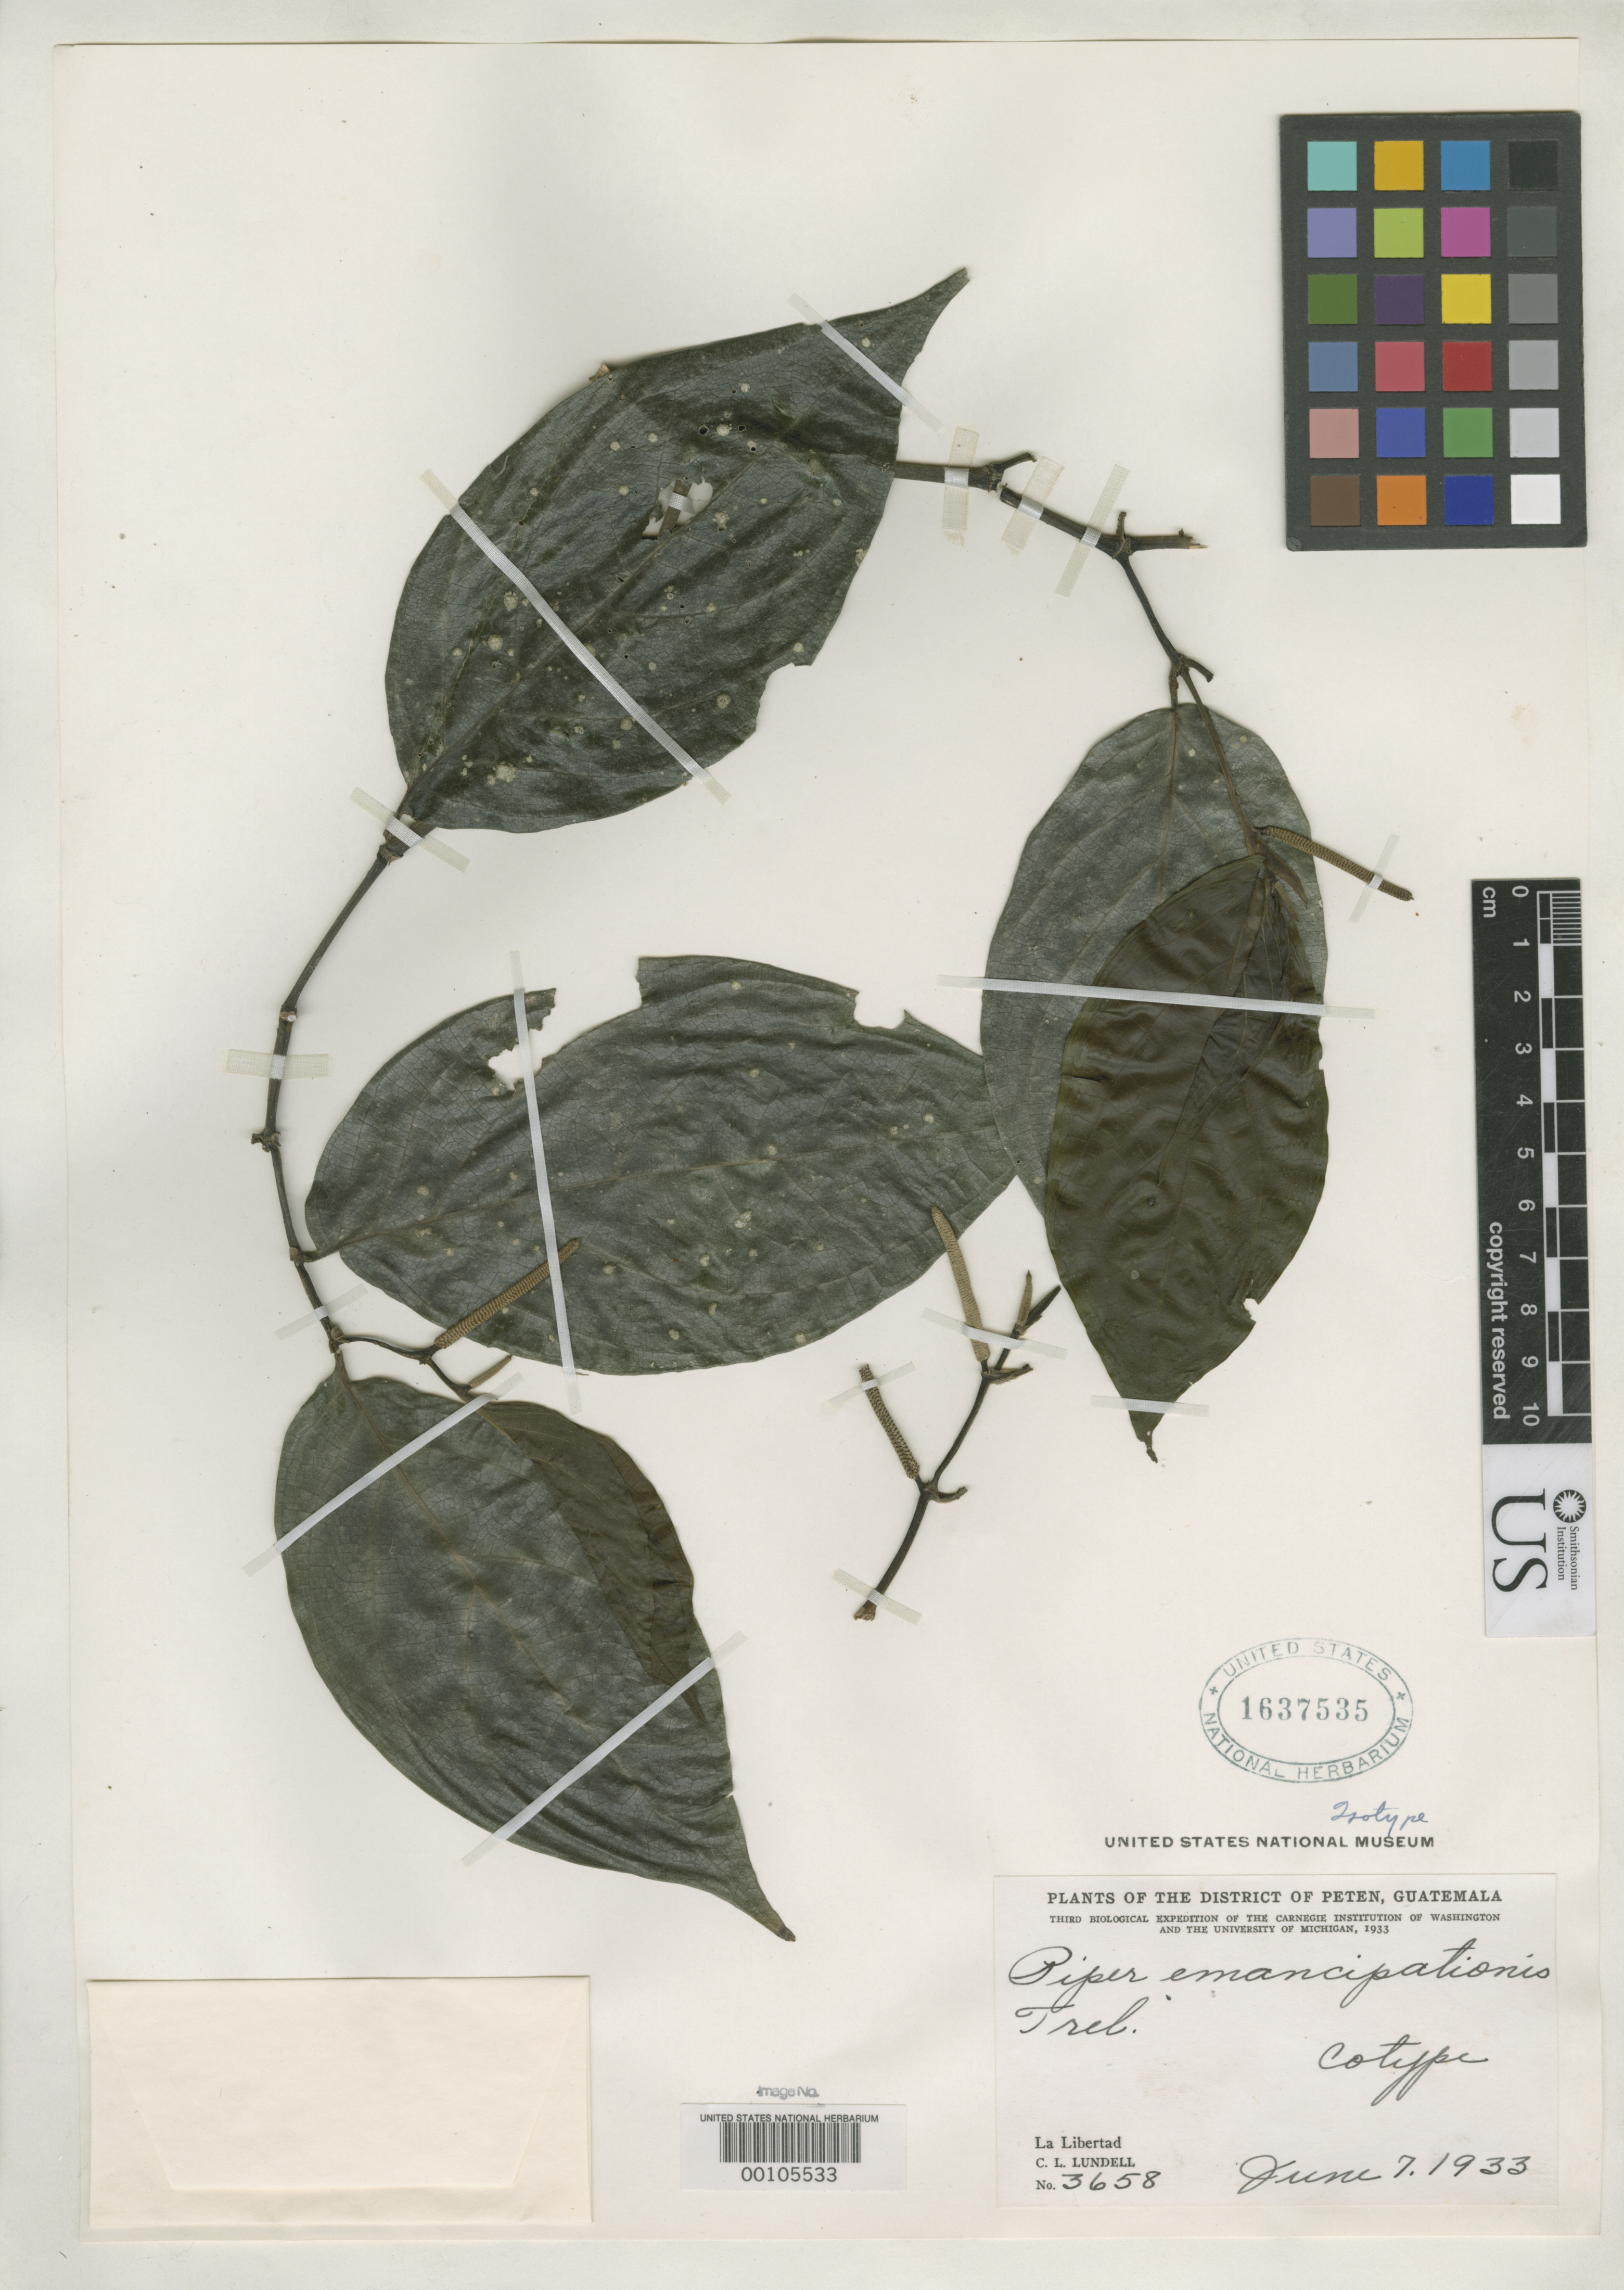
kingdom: Plantae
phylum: Tracheophyta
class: Magnoliopsida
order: Piperales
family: Piperaceae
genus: Piper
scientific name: Piper emancipationis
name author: Trel. in Standl.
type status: Isotype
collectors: C. L. Lundell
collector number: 3658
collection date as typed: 07 Jun 1933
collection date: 1933-06-07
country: Guatemala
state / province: El Petén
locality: La Libertad.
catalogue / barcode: US 1637535